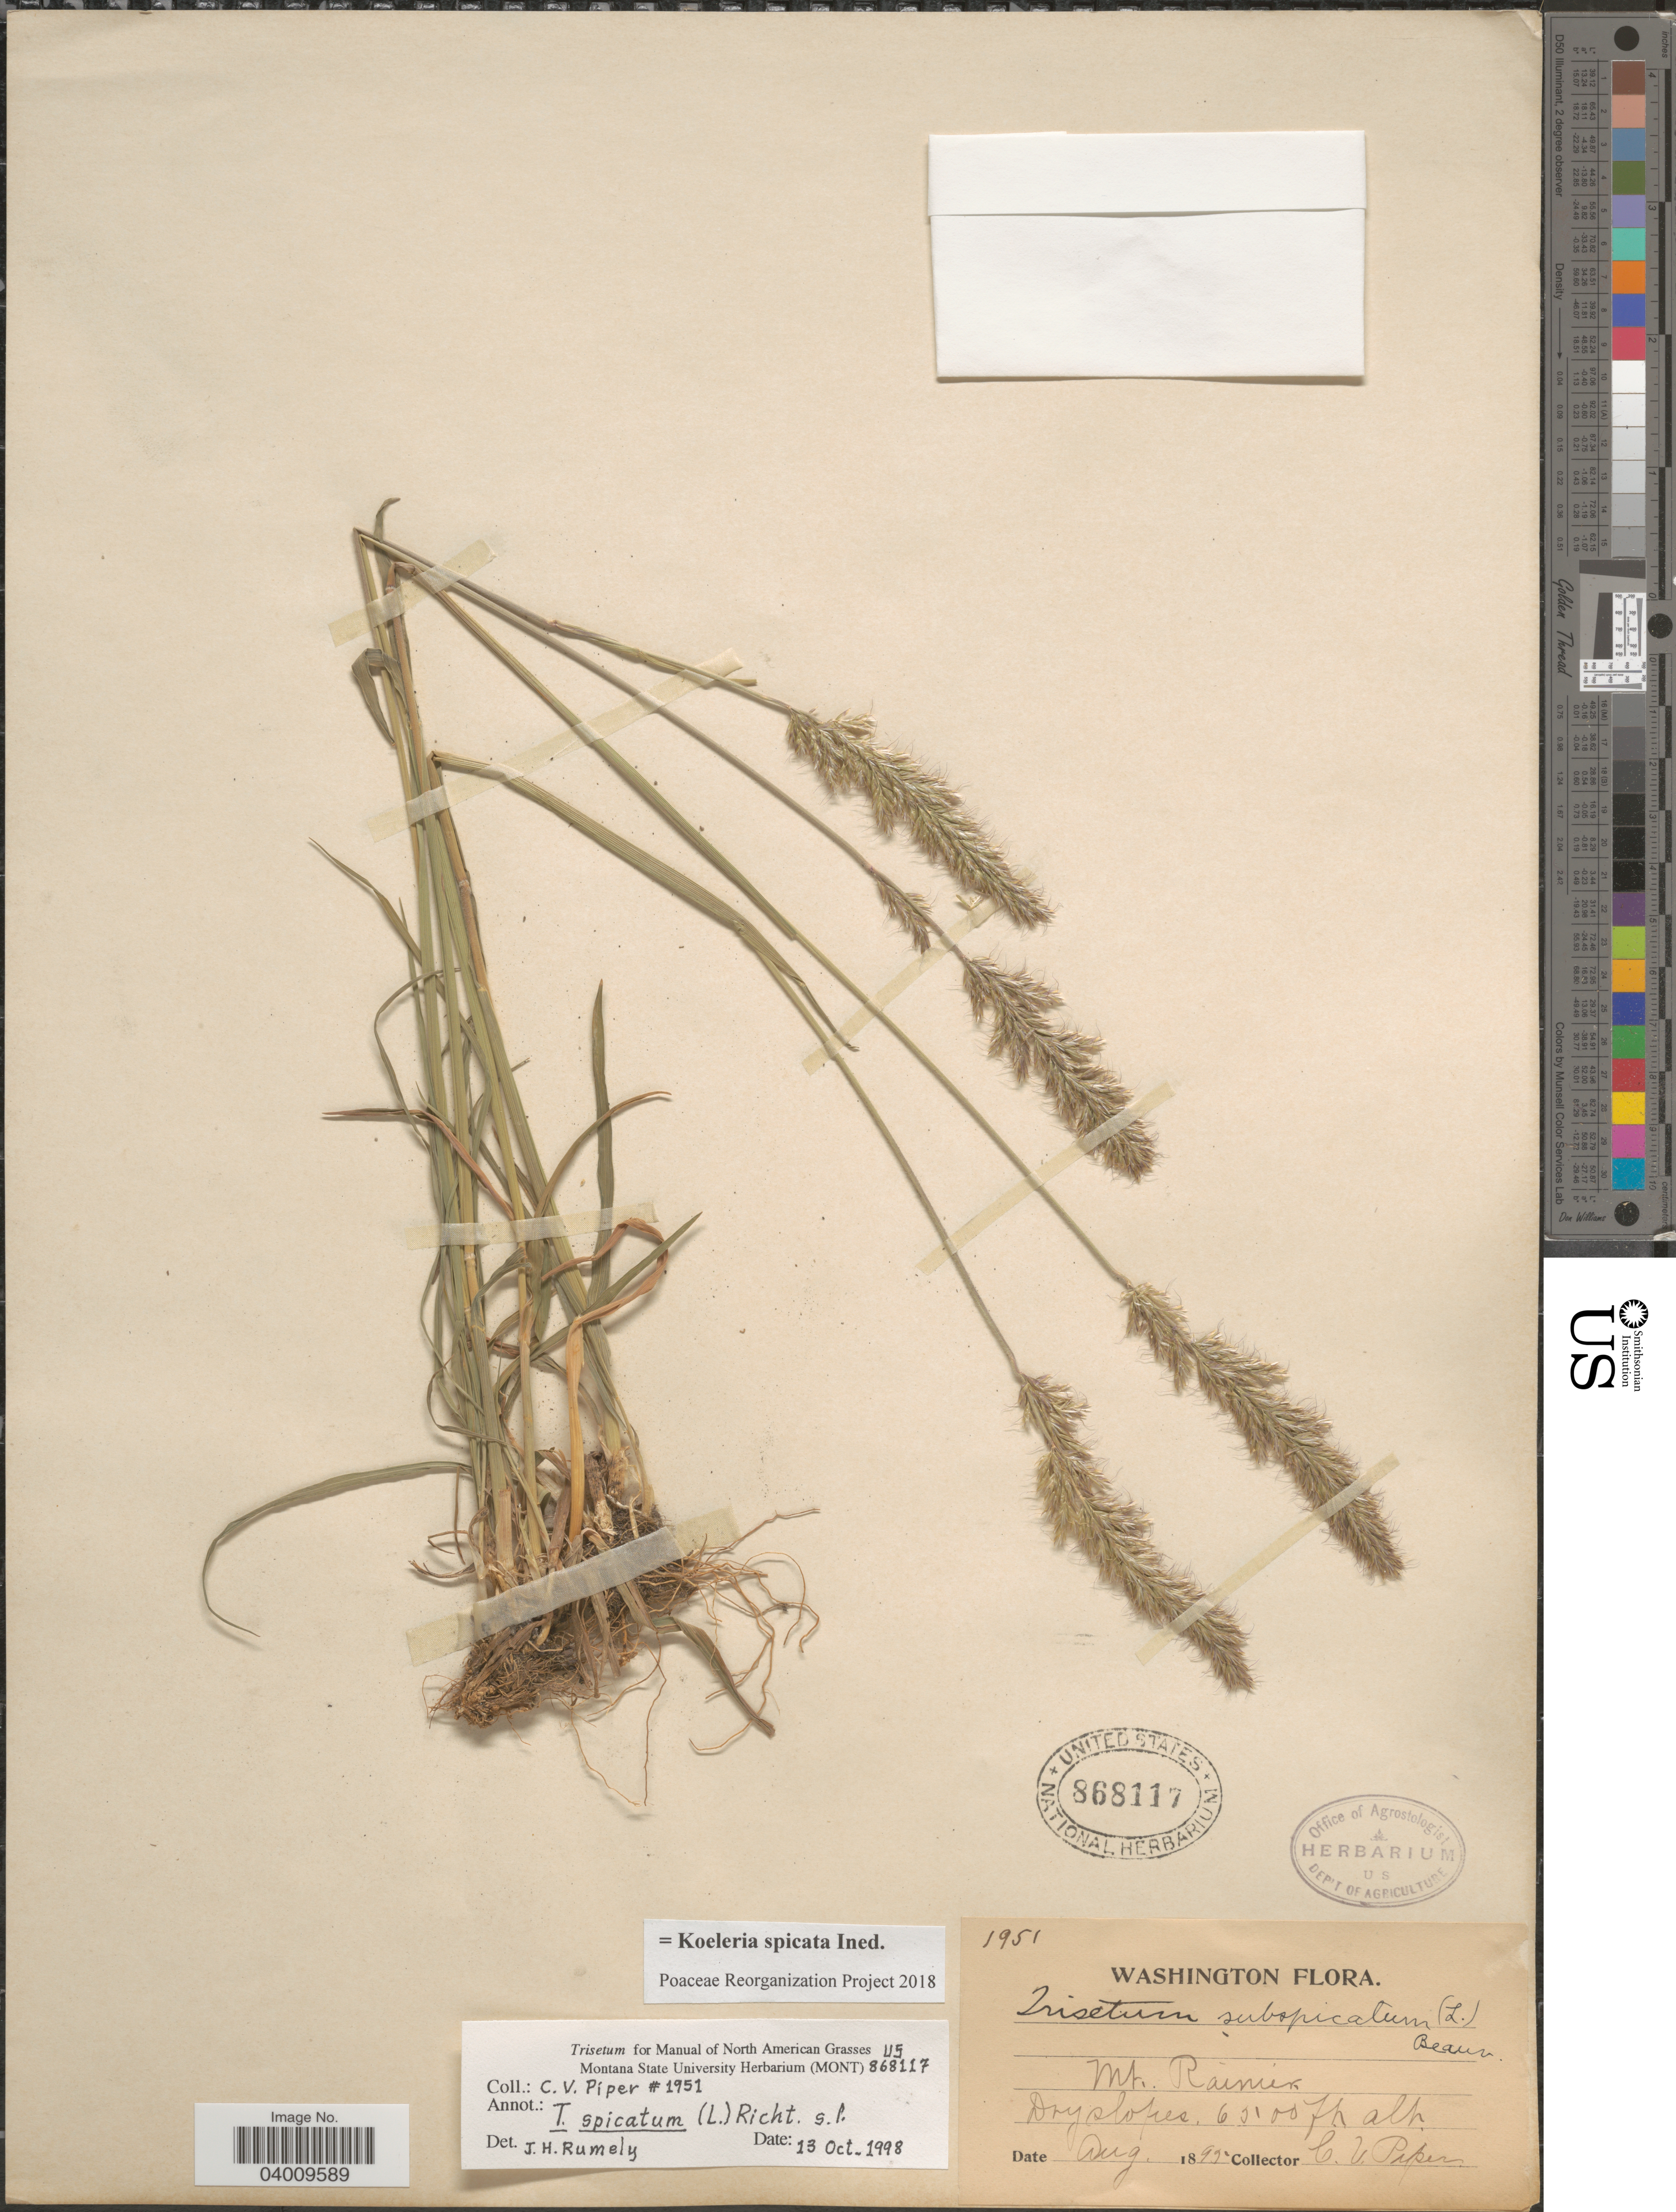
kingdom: Plantae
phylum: Tracheophyta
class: Liliopsida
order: Poales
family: Poaceae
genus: Koeleria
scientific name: Koeleria spicata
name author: (L.) Barberá et al.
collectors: C. V. Piper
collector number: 1951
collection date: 1895-08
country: United States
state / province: Washington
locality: Mt. Rainier.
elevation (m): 1981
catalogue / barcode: US 868117